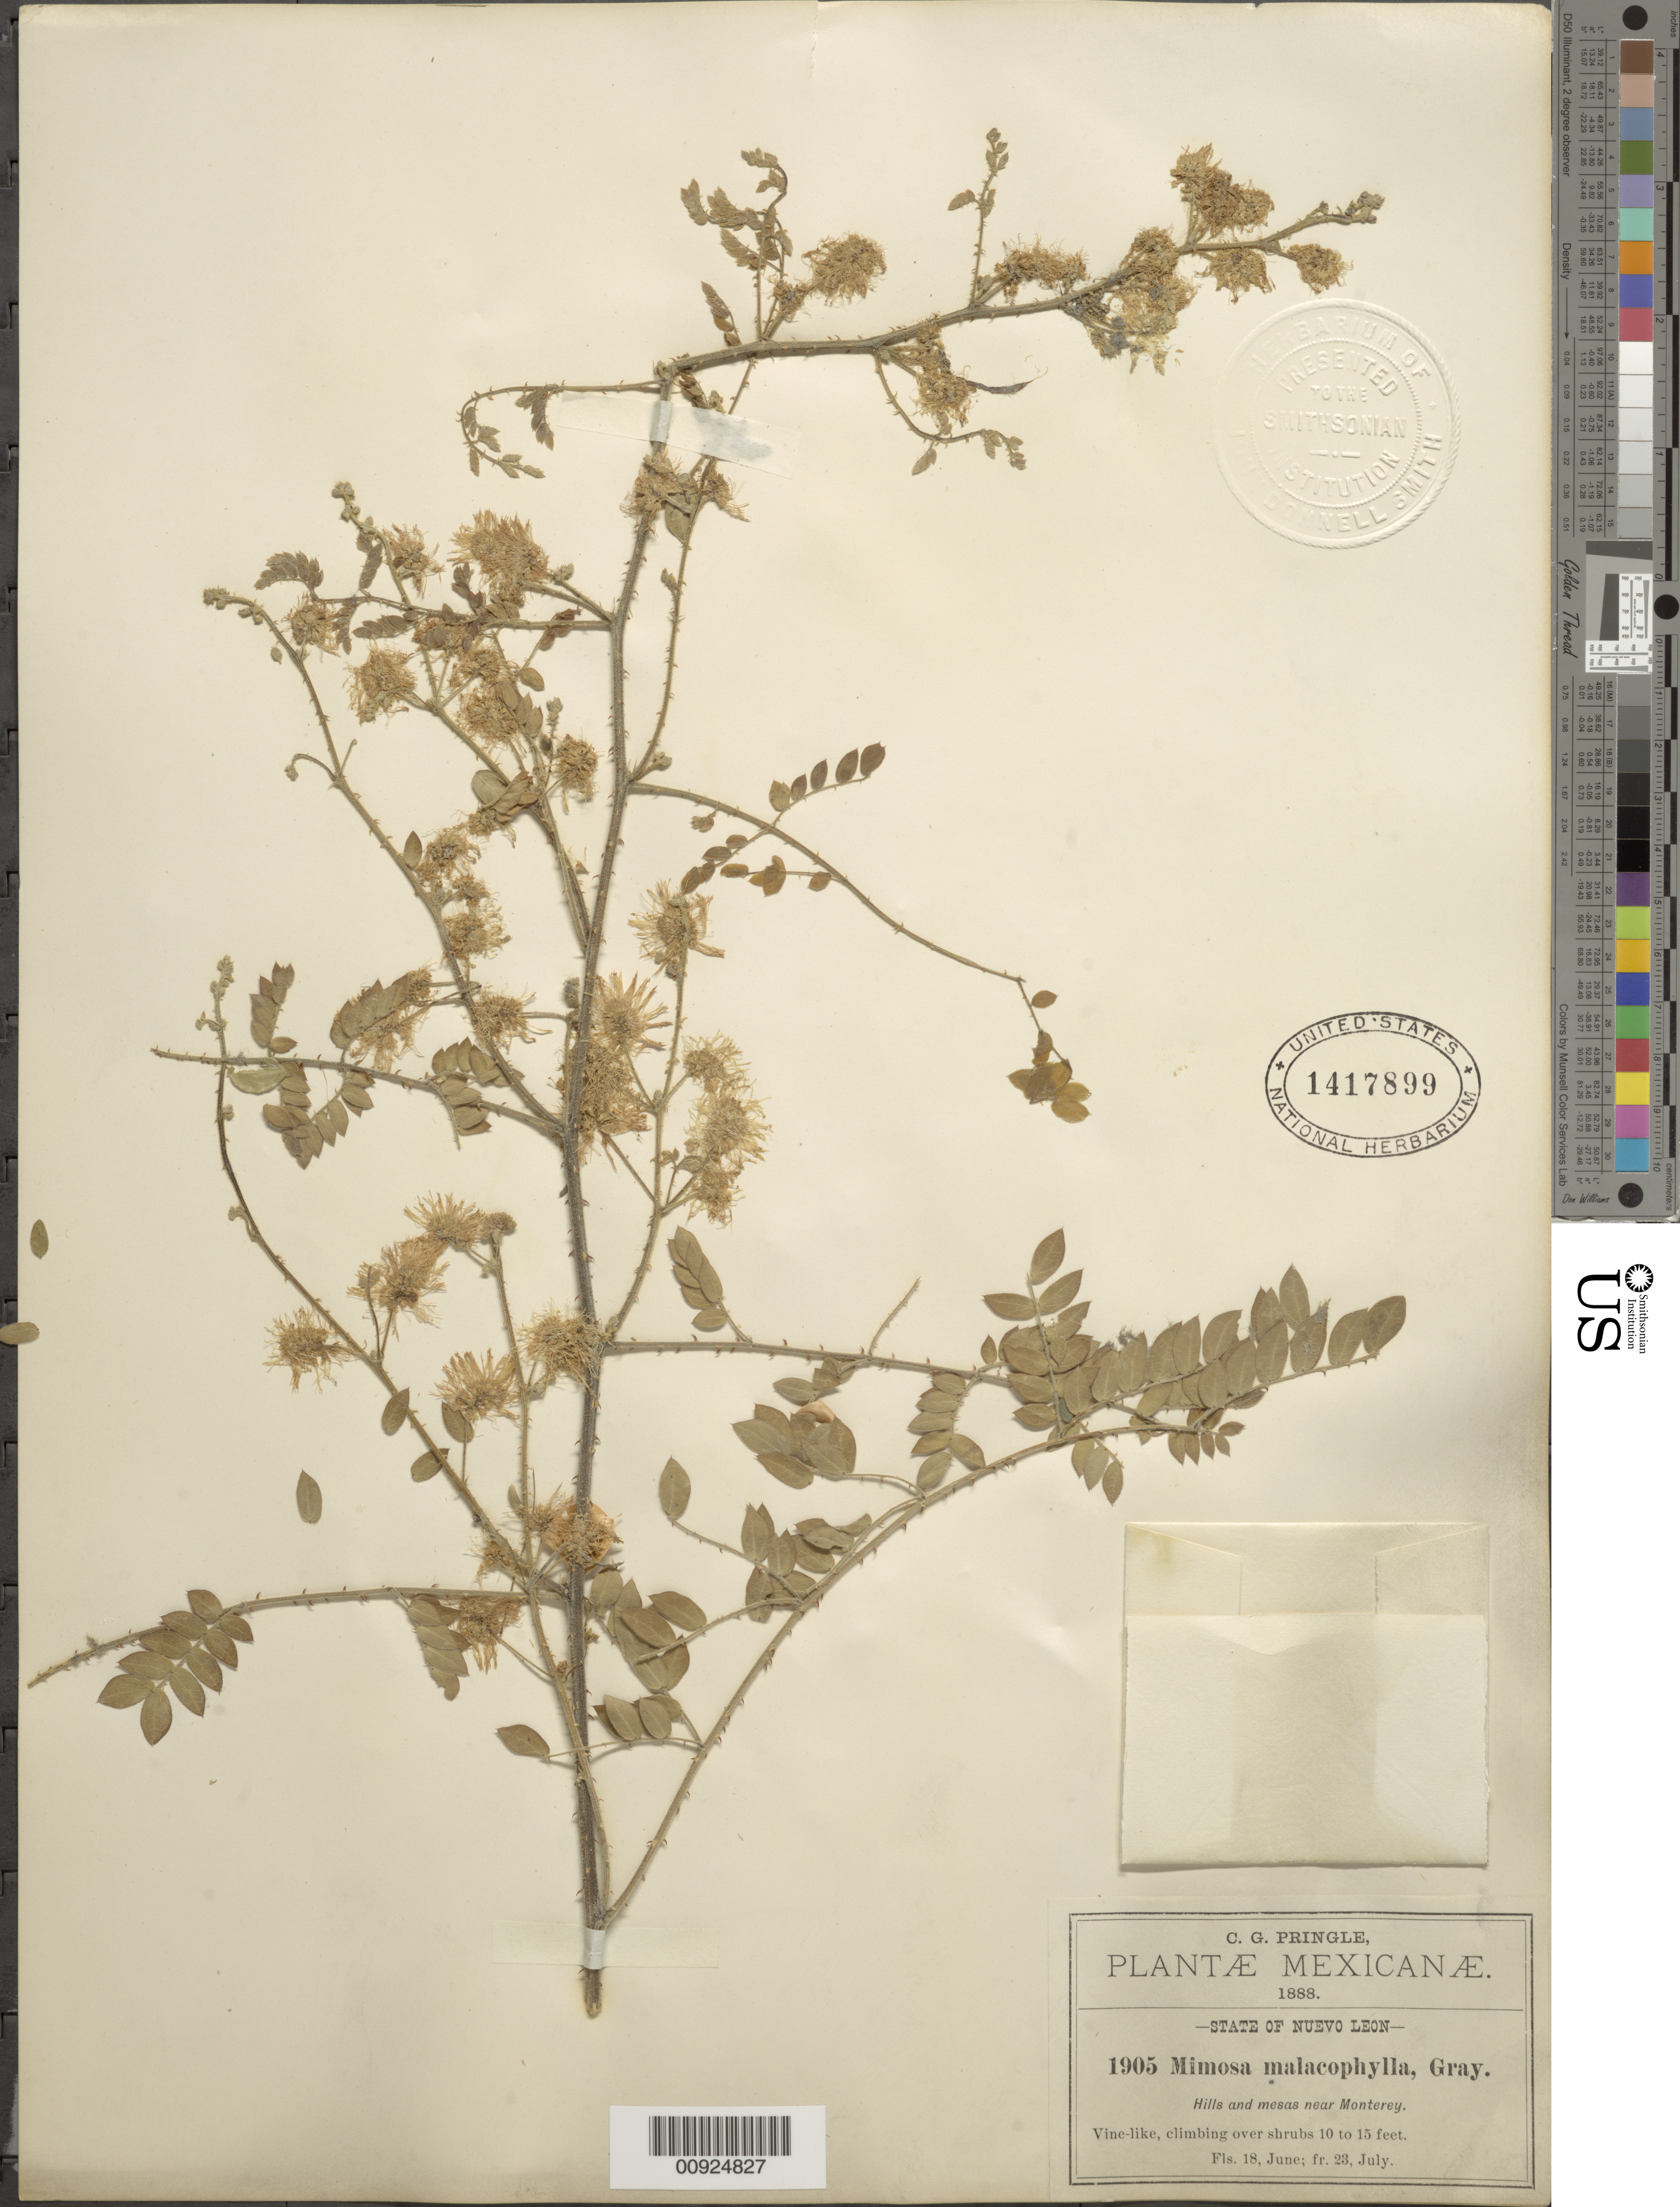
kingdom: Plantae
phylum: Tracheophyta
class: Magnoliopsida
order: Fabales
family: Fabaceae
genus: Mimosa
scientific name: Mimosa malacophylla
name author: A. Gray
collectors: C. G. Pringle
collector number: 1905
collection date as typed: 18 Jun 1888 and 23 Jul 1888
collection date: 1888-06-18,1888-07-23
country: Mexico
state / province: Nuevo León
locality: Near Monterrey, Nuevo León.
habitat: Hills and mesas. Vine-like climbing over shrubs 10 to 15 feet.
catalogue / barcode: US 1417899